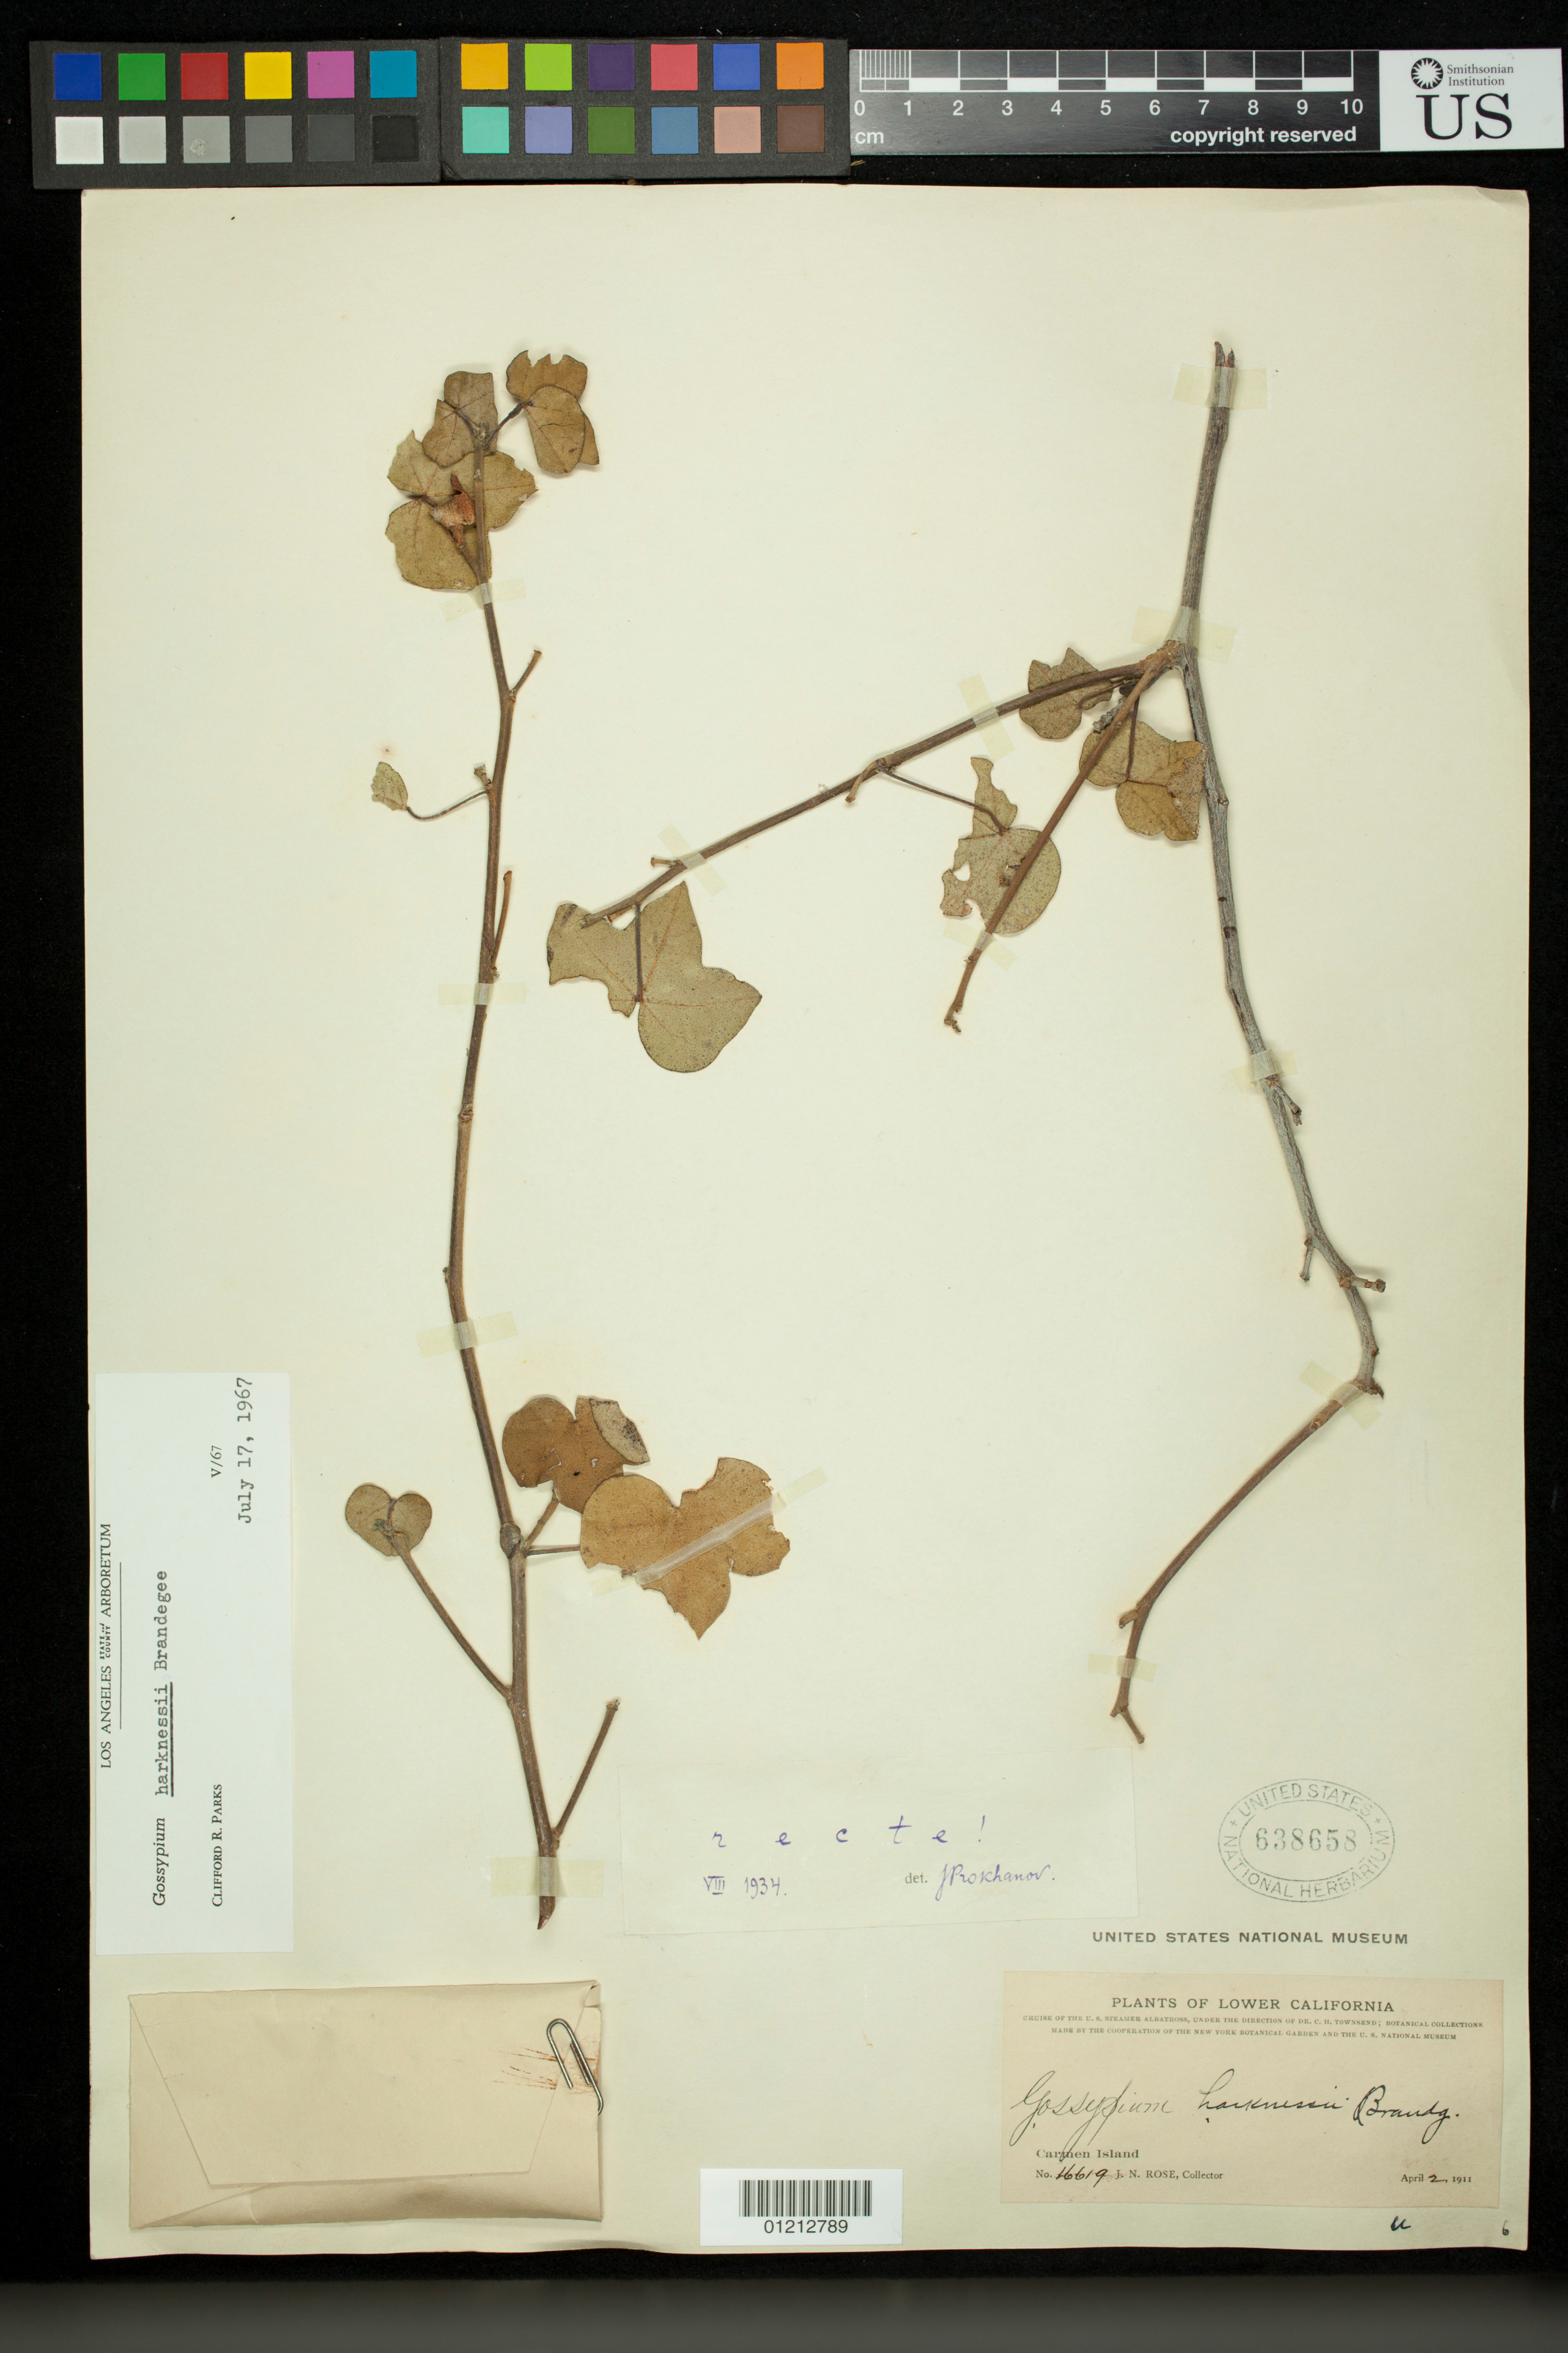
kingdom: Plantae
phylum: Tracheophyta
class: Magnoliopsida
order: Malvales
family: Malvaceae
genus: Gossypium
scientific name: Gossypium harknessii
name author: Brandegee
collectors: J. N. Rose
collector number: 16619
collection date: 1911-04-02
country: Mexico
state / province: Baja California Sur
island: Carmen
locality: Carmen Island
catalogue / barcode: US 638658